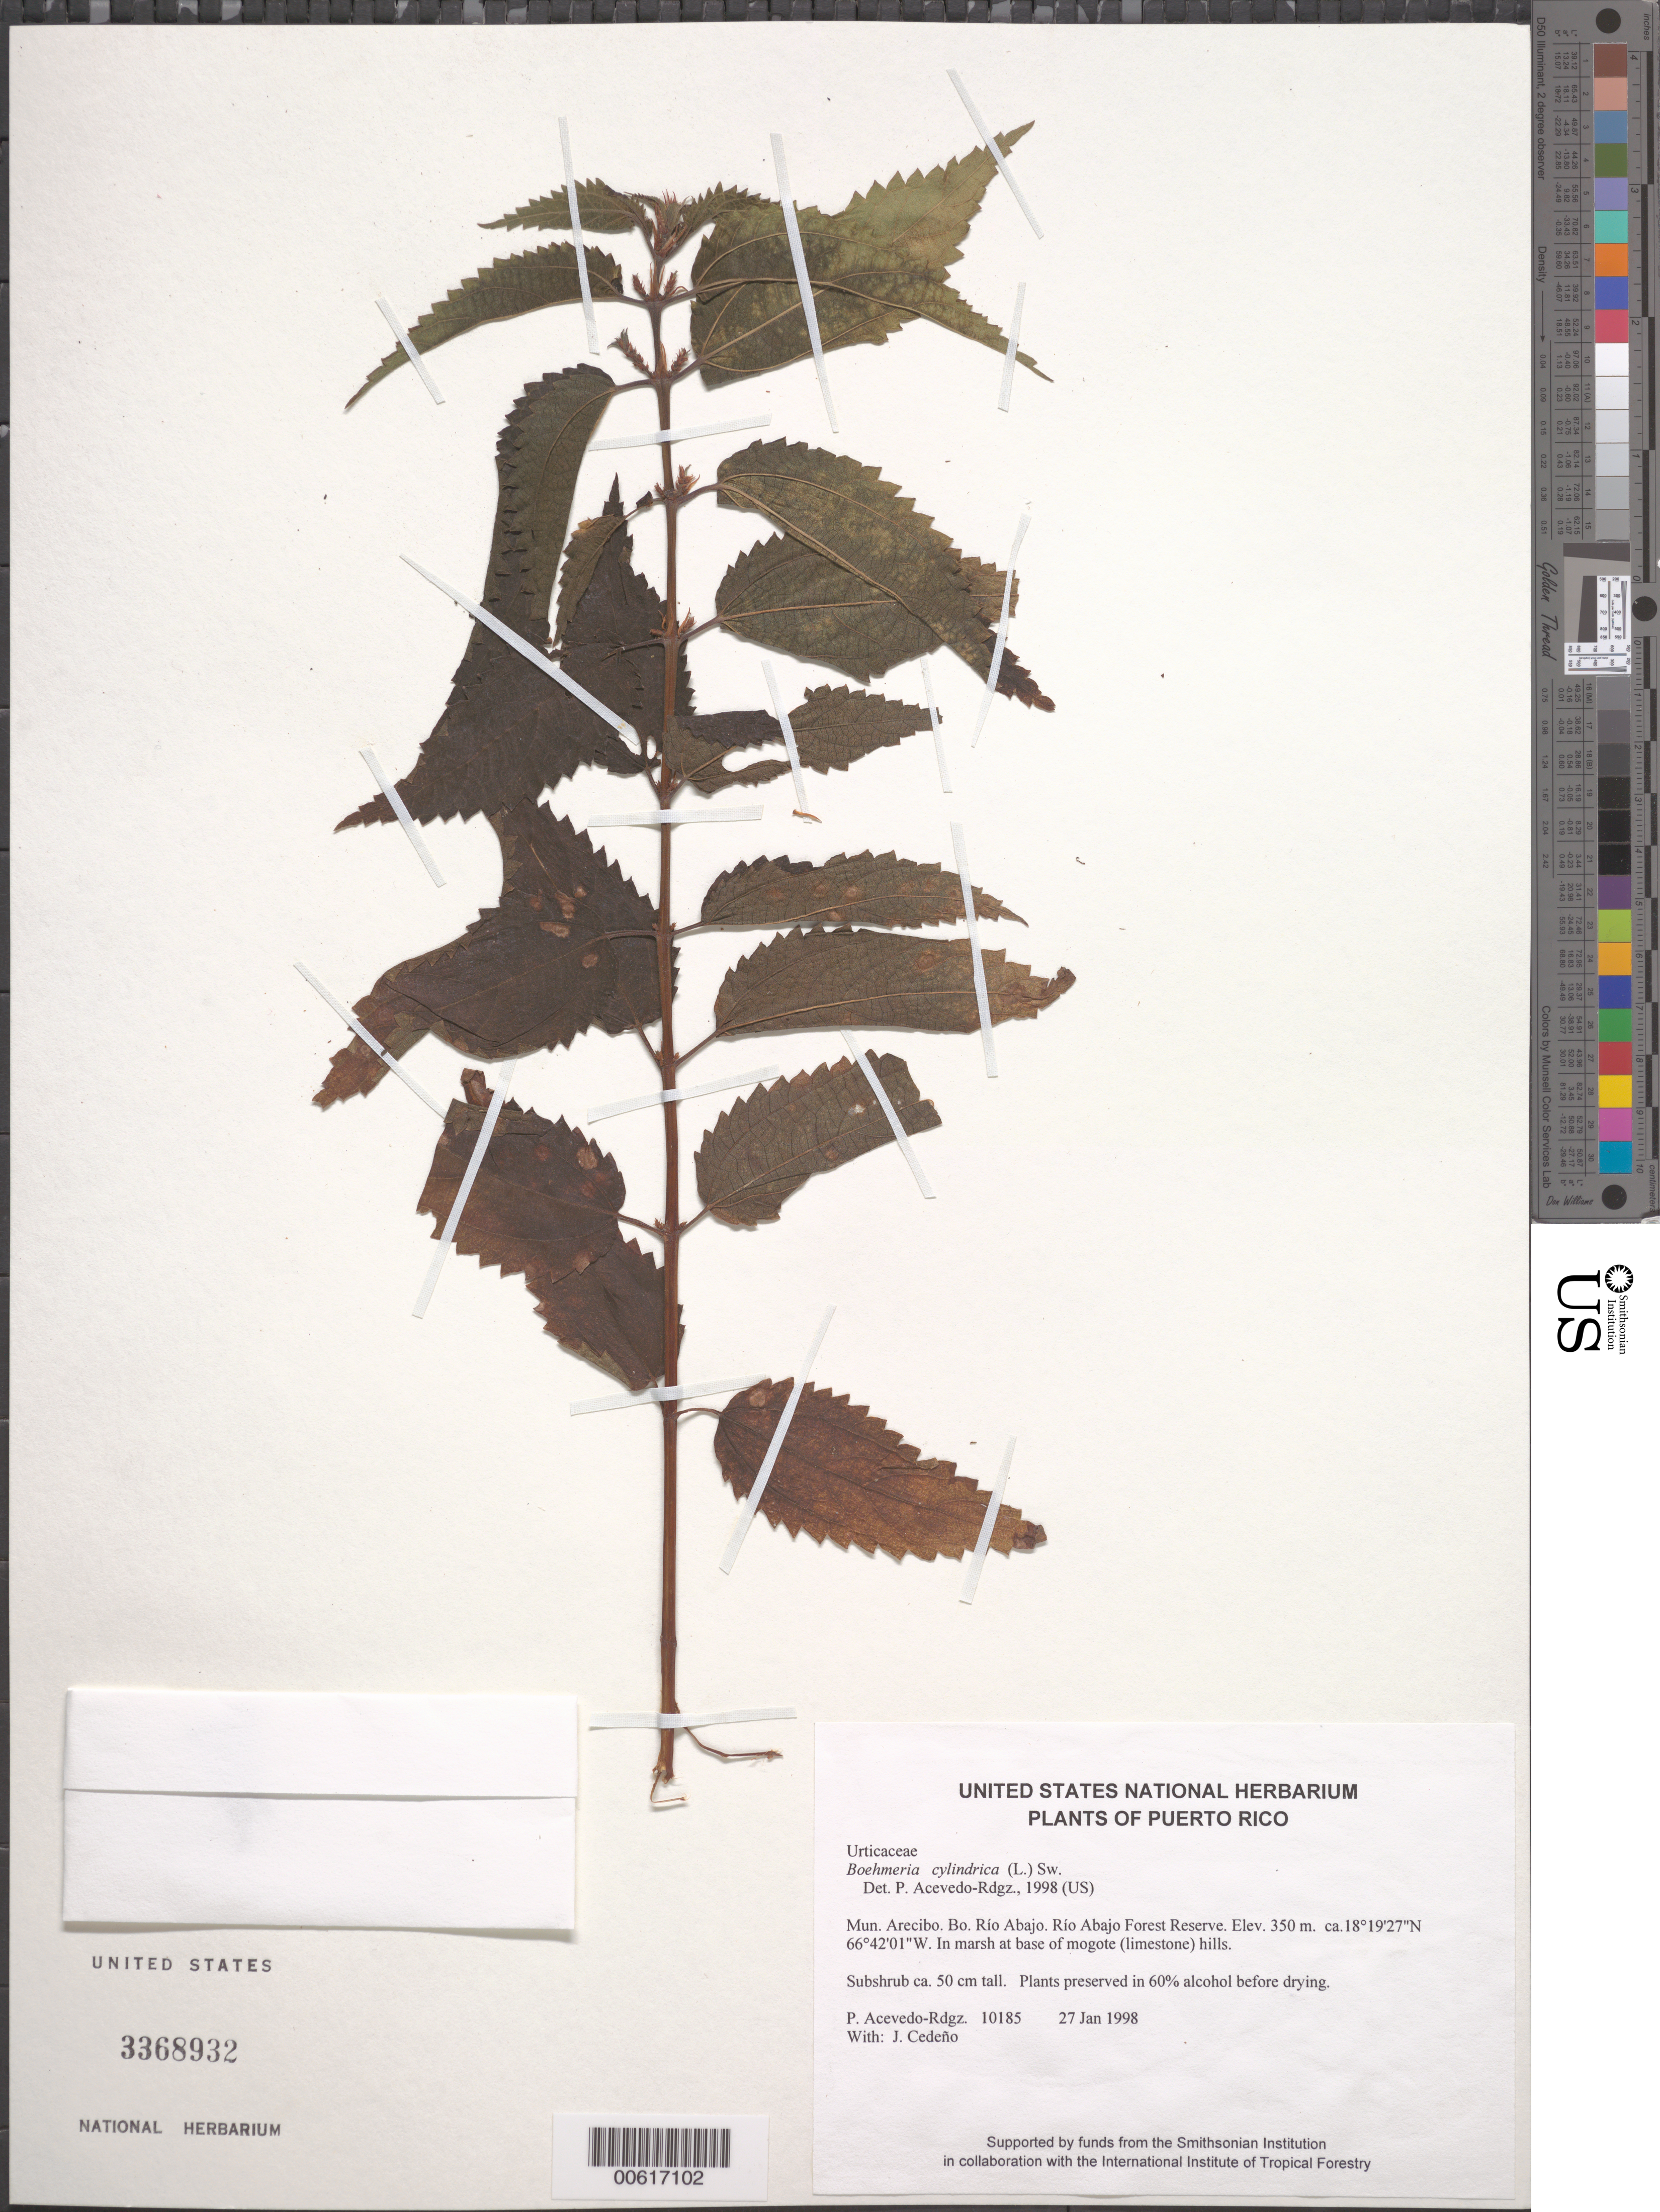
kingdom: Plantae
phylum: Tracheophyta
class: Magnoliopsida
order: Rosales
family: Urticaceae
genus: Boehmeria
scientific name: Boehmeria cylindrica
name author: (L.) Sw.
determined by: Acevedo-Rodríguez, P., (BOT), Smithsonian Institution - National Museum of Natural History (UNITED STATES)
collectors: P. Acevedo-Rodr. & J. A. Cedeño M.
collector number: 10185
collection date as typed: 27 Jan 1998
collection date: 1998-01-27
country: Puerto Rico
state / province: Arecibo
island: Puerto Rico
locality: Arecibo; Bo. Río Abajo. Río Abajo Forest Reserve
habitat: In marsh at base of mogote (limestone) hills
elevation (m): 350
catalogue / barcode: US 3368932